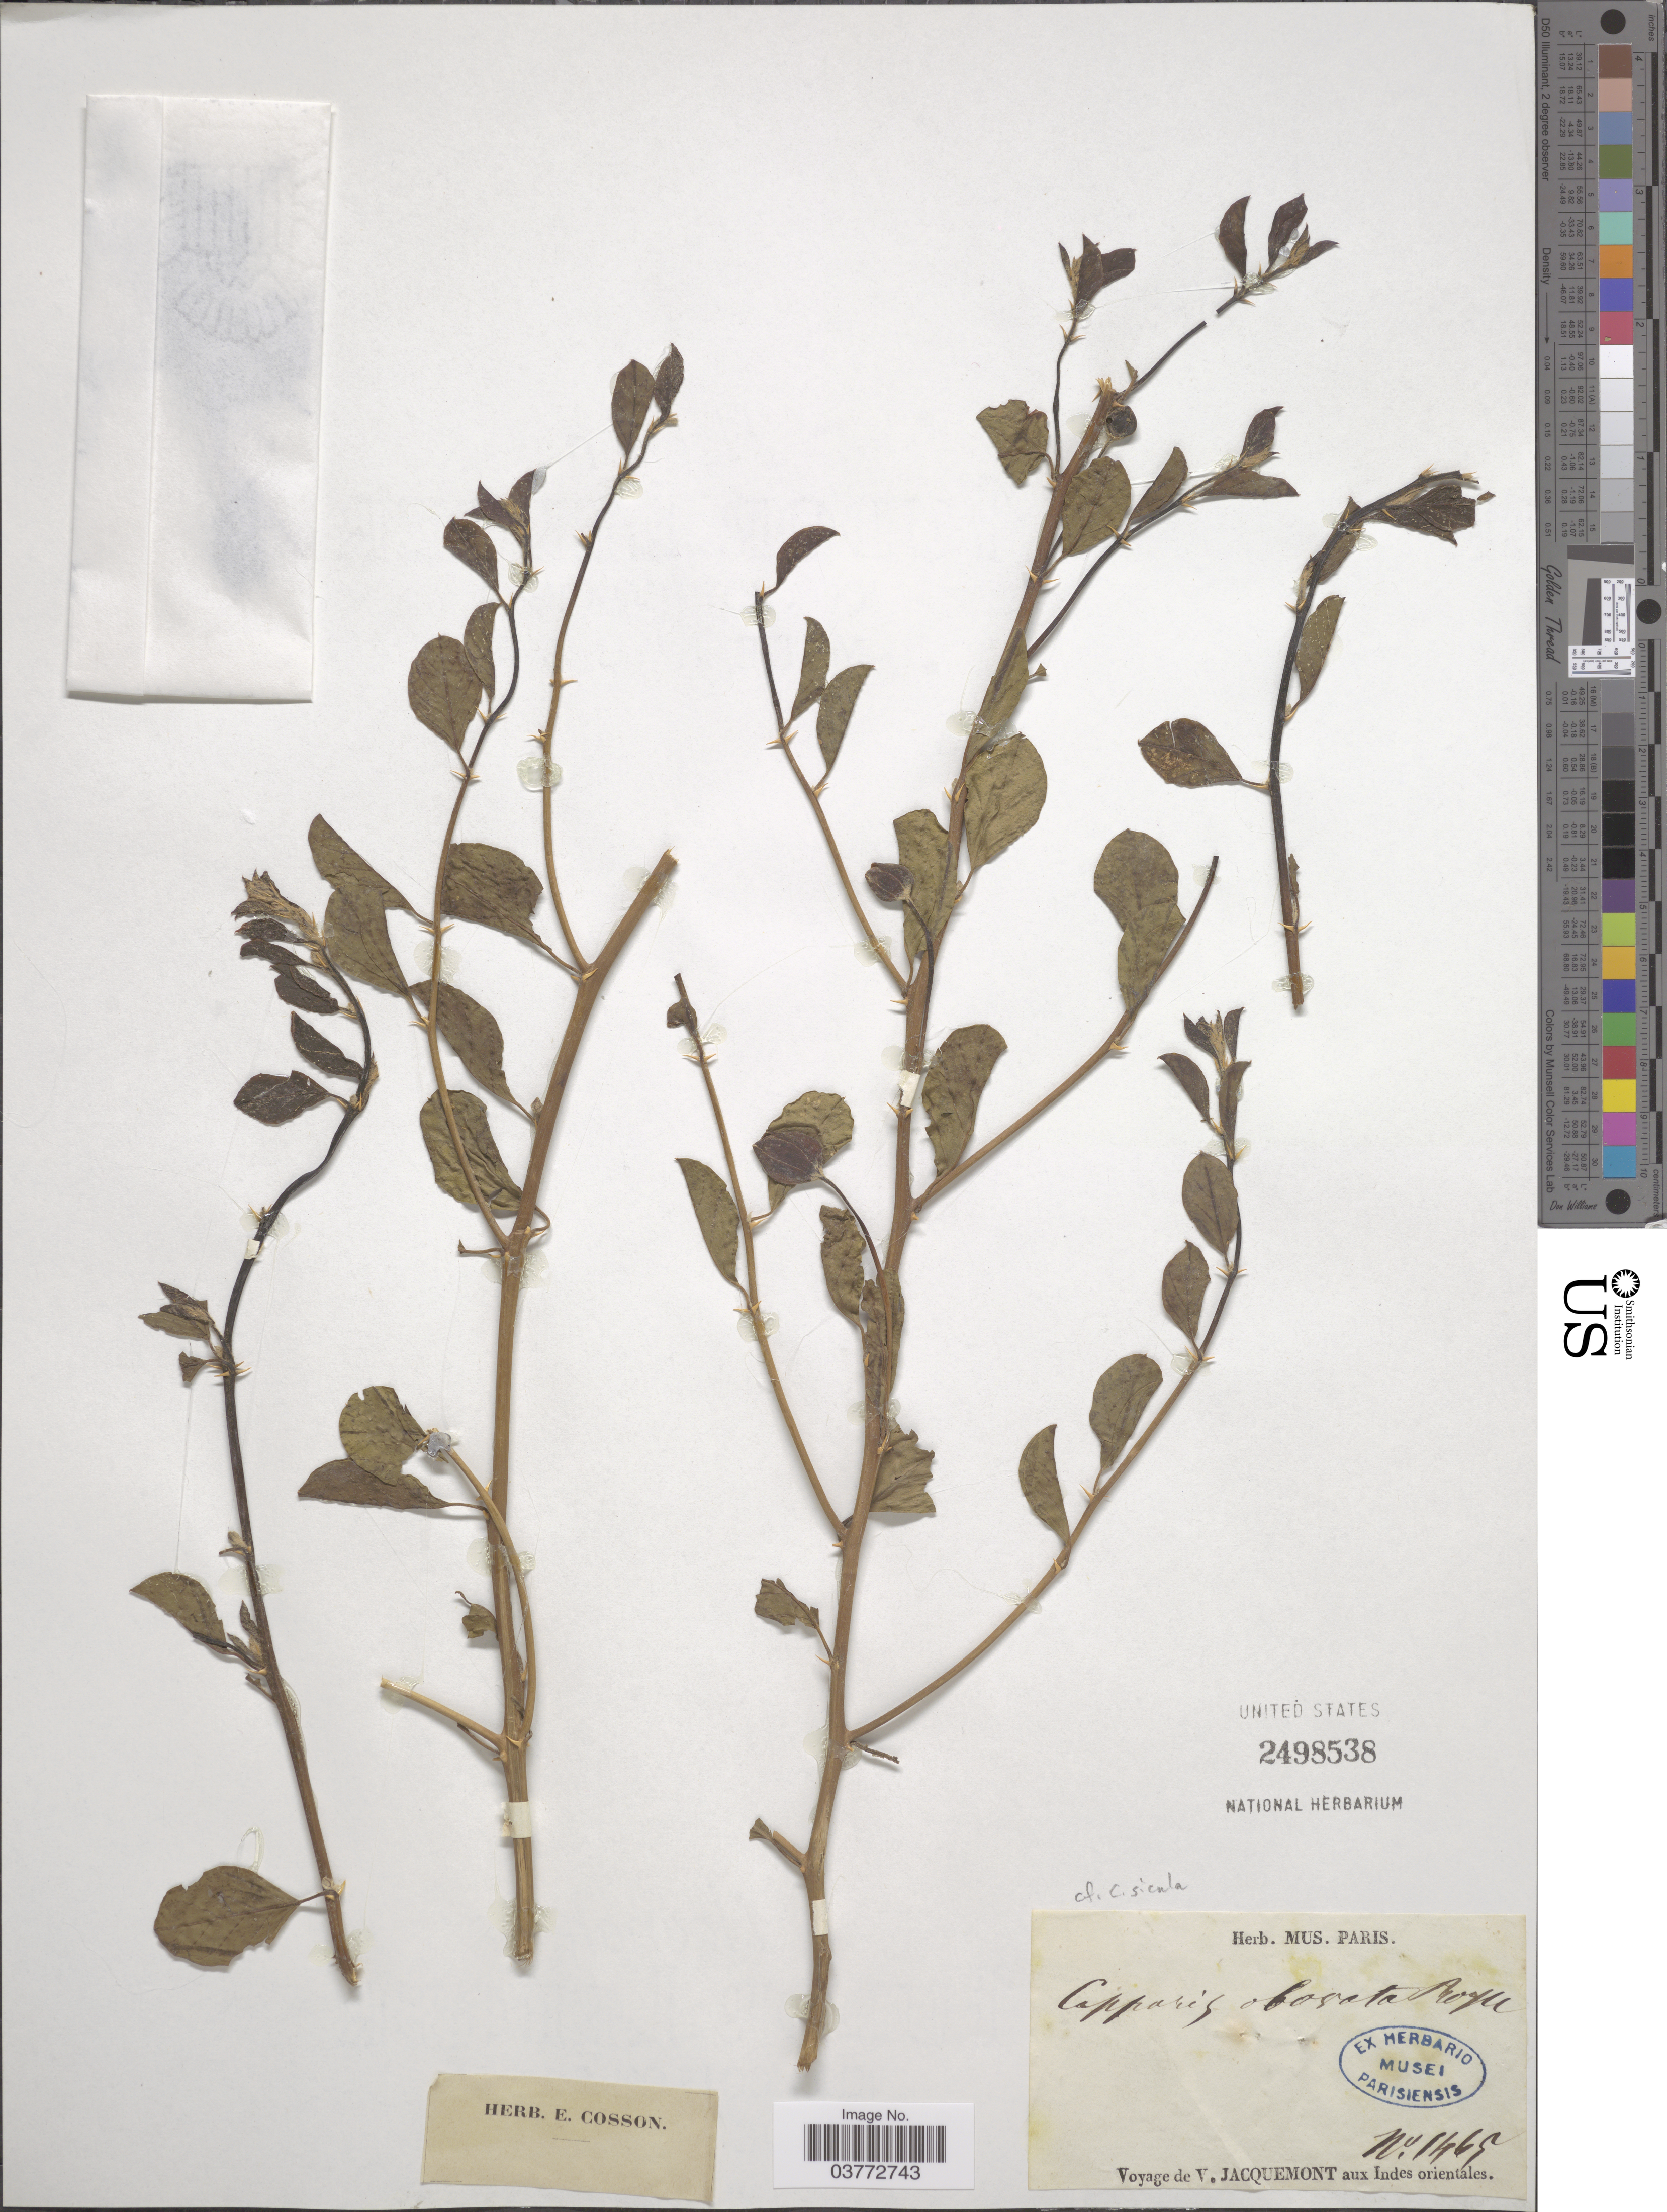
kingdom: Plantae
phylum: Tracheophyta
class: Magnoliopsida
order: Brassicales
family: Capparaceae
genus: Capparis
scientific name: Capparis obovata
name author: Royle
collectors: V. Jacquemont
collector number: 1465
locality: Aux Indes orientales.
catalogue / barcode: US 2498538